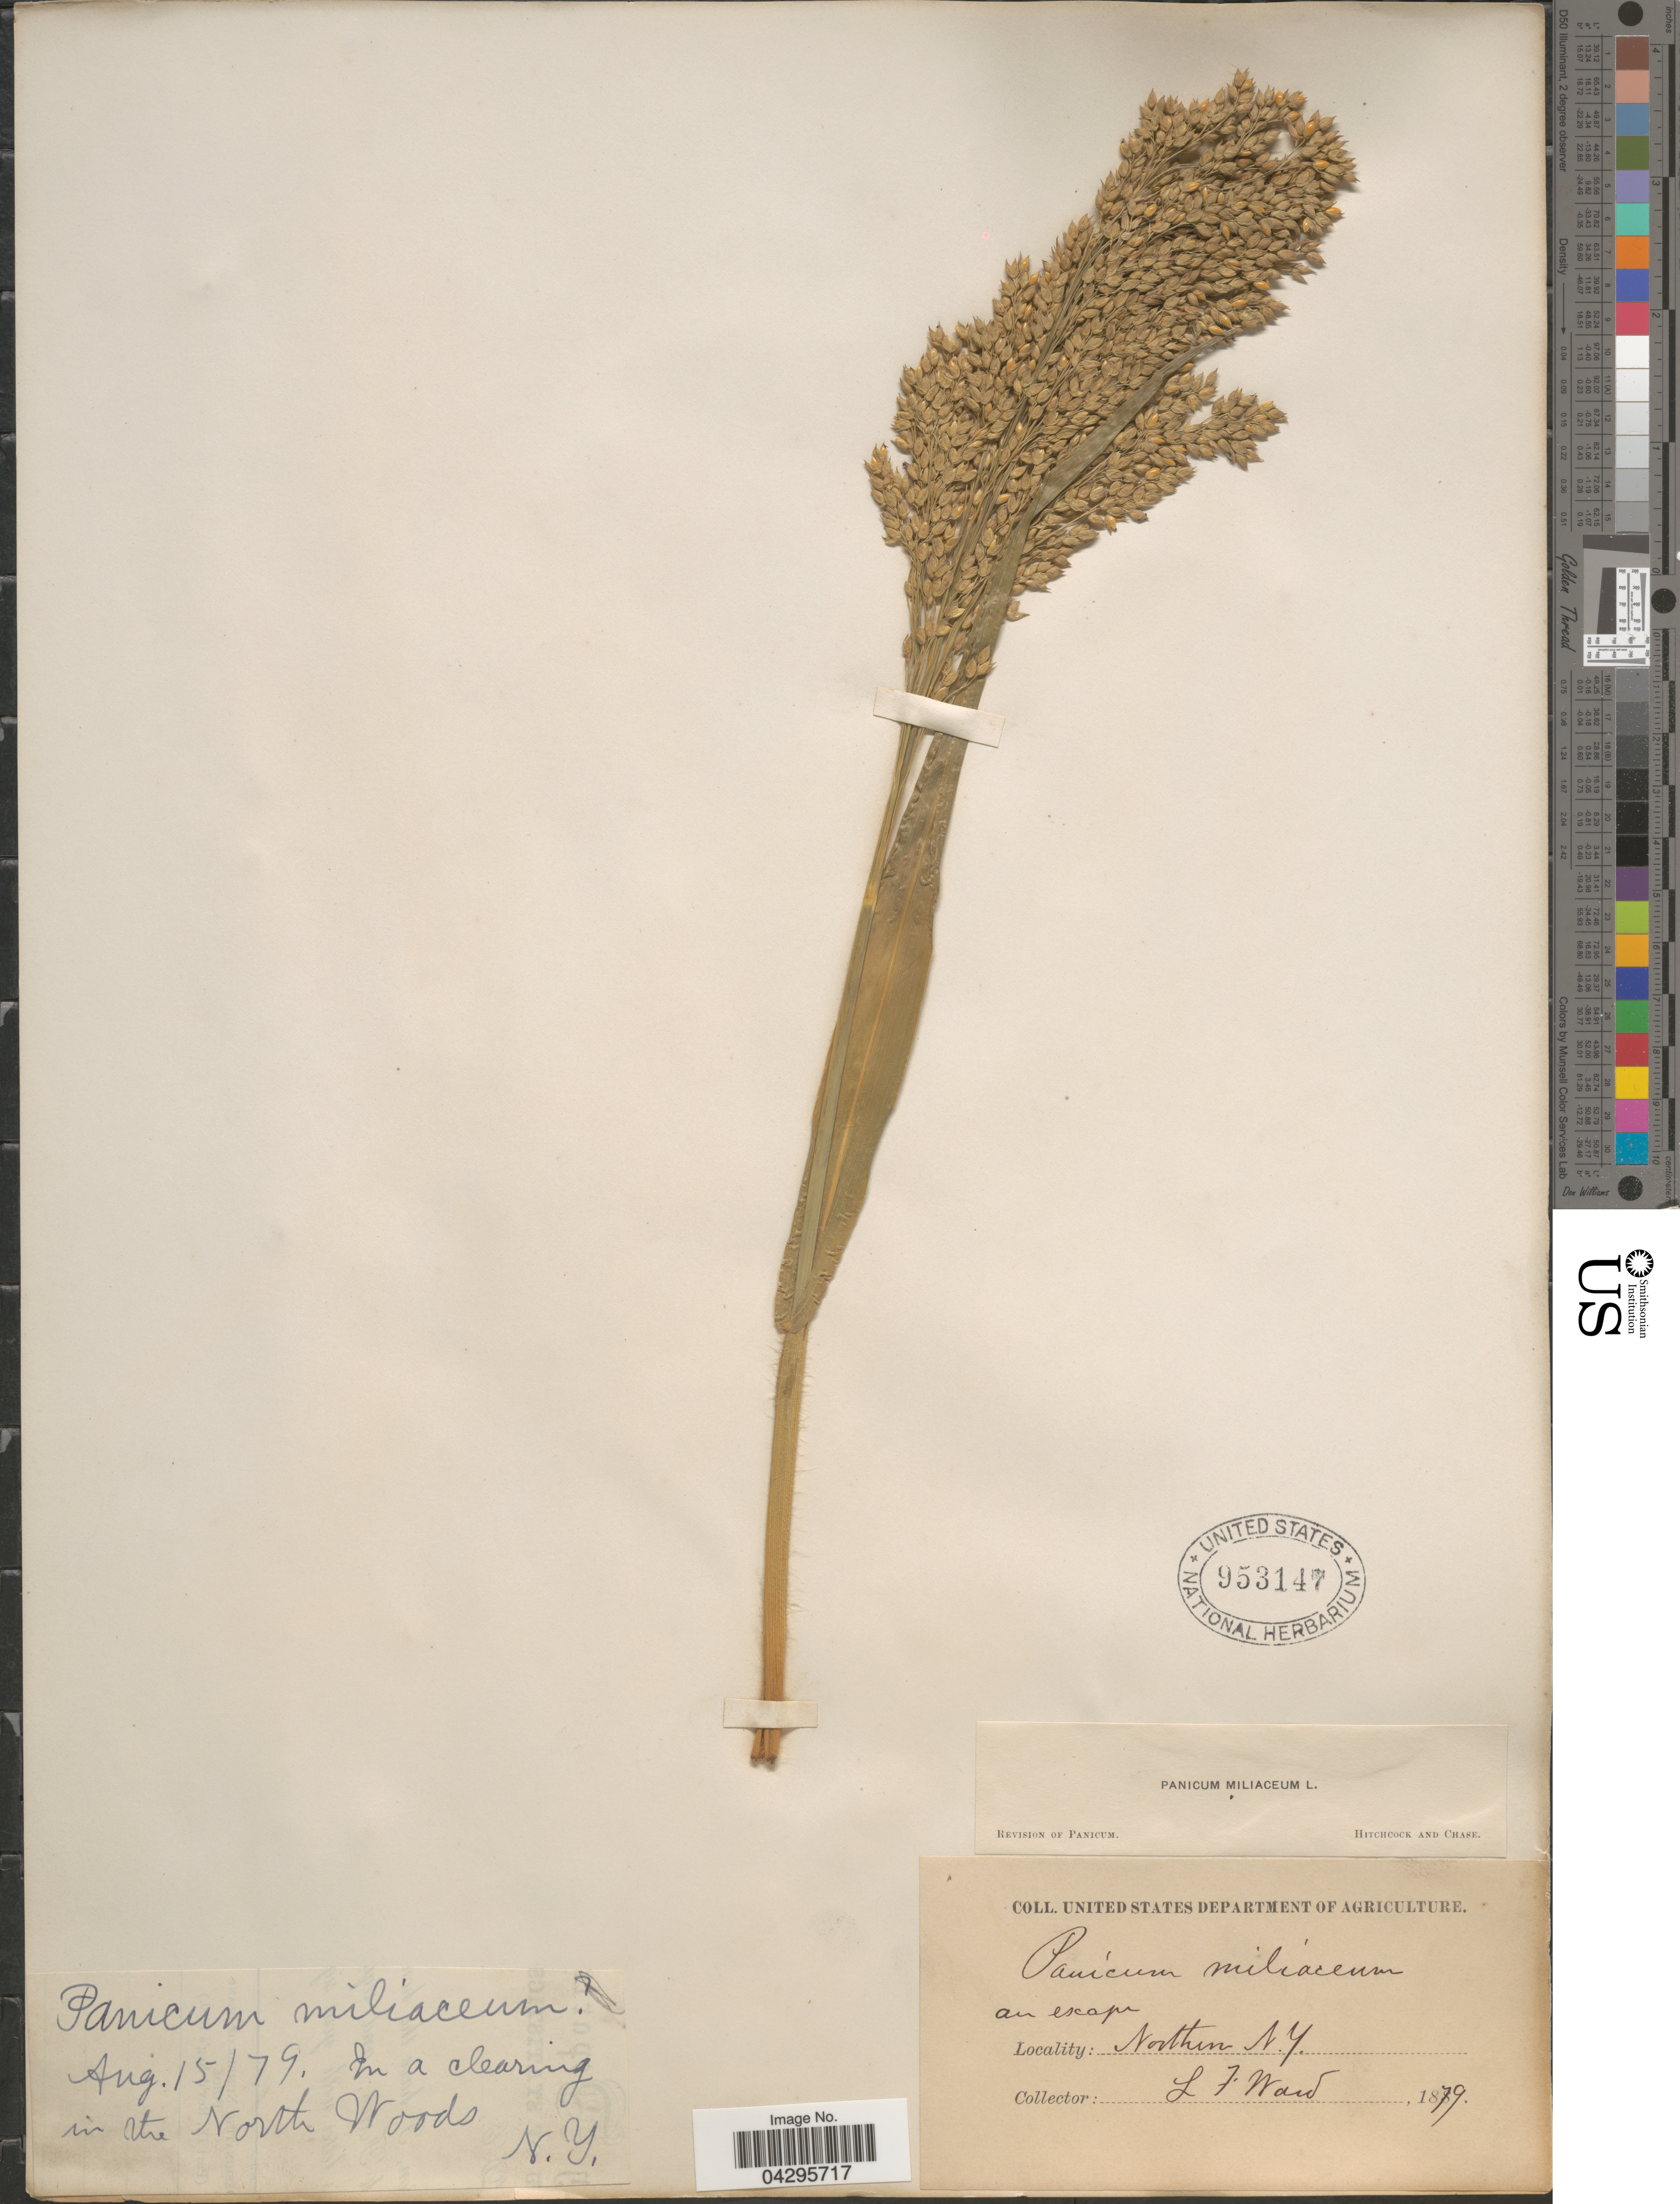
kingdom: Plantae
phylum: Tracheophyta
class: Liliopsida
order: Poales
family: Poaceae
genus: Panicum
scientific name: Panicum miliaceum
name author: L.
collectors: L. Ward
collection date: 1879-08-15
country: United States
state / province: New York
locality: In a clearing in the North Woods.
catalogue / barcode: US 953147